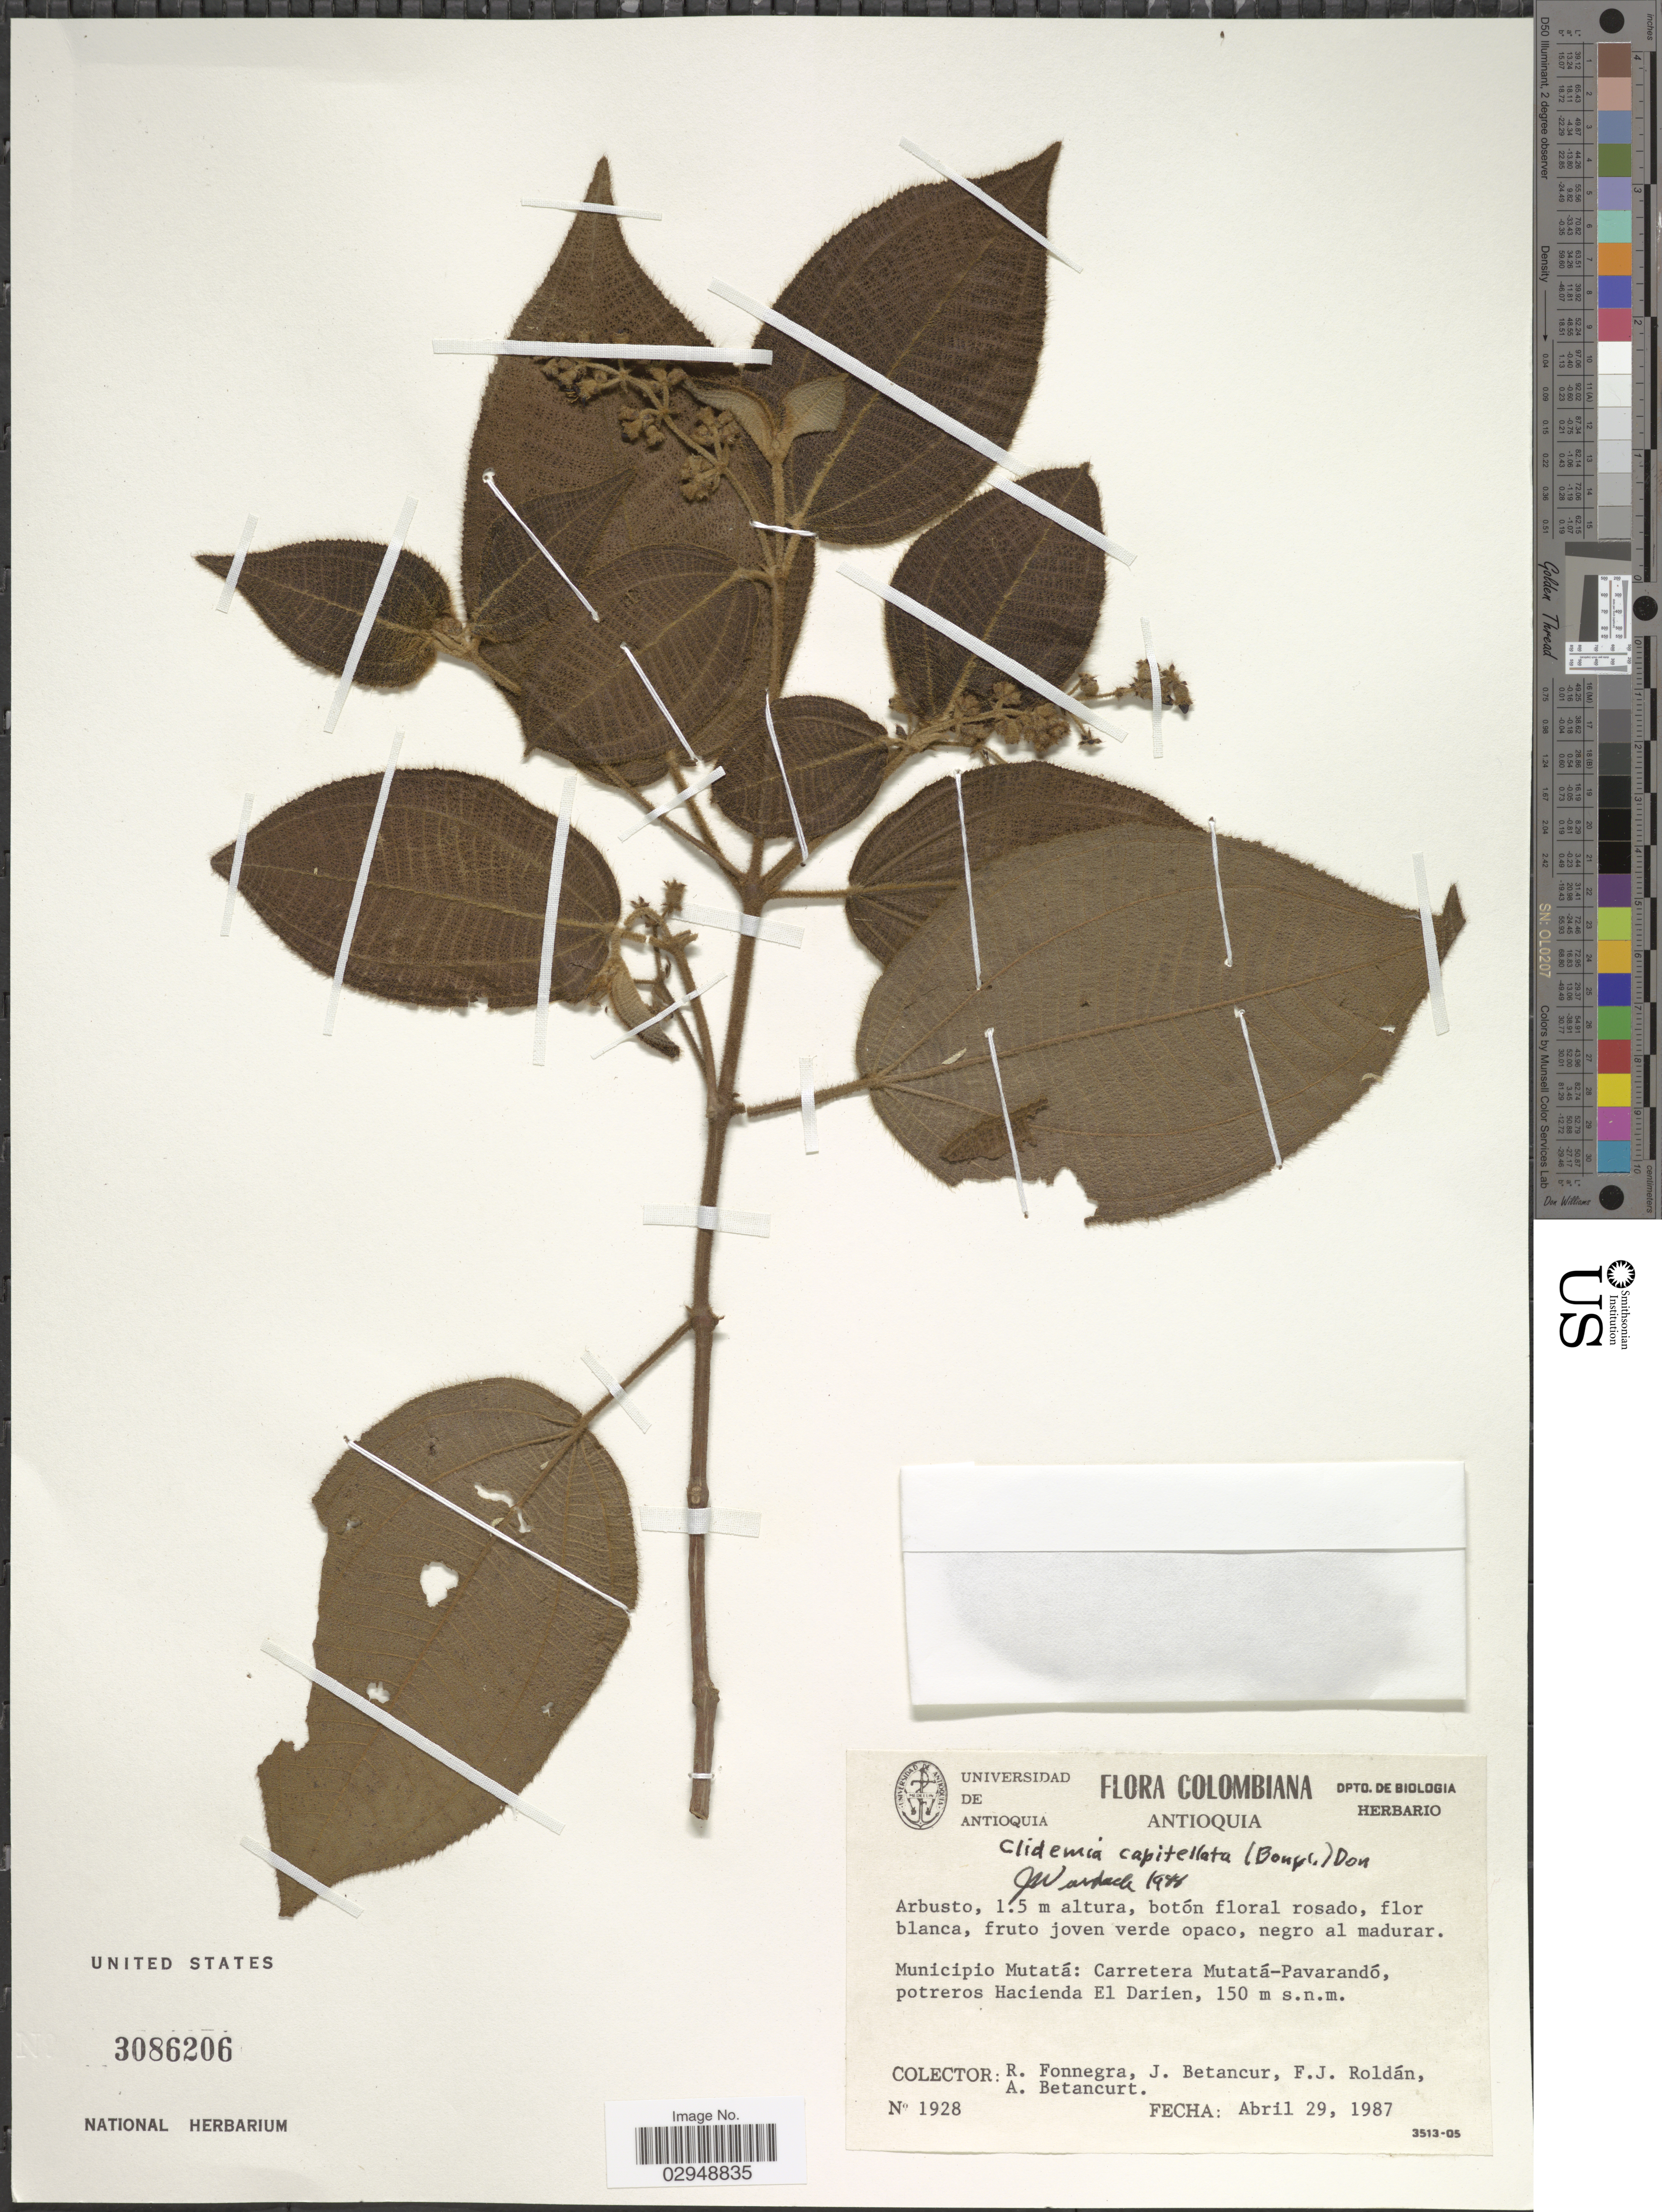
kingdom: Plantae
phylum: Tracheophyta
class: Magnoliopsida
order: Myrtales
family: Melastomataceae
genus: Clidemia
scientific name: Clidemia capitellata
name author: (Bonpl.) D. Don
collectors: R. Fonnegra, J. Betancur, F. J. Roldán & A. Betancurt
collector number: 1928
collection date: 1987-04-29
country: Colombia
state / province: Antioquia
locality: Municipio Mutatá: Carretera Mutatá-Pavarandó, potreros Hacienda El Darien.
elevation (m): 150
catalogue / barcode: US 3086206